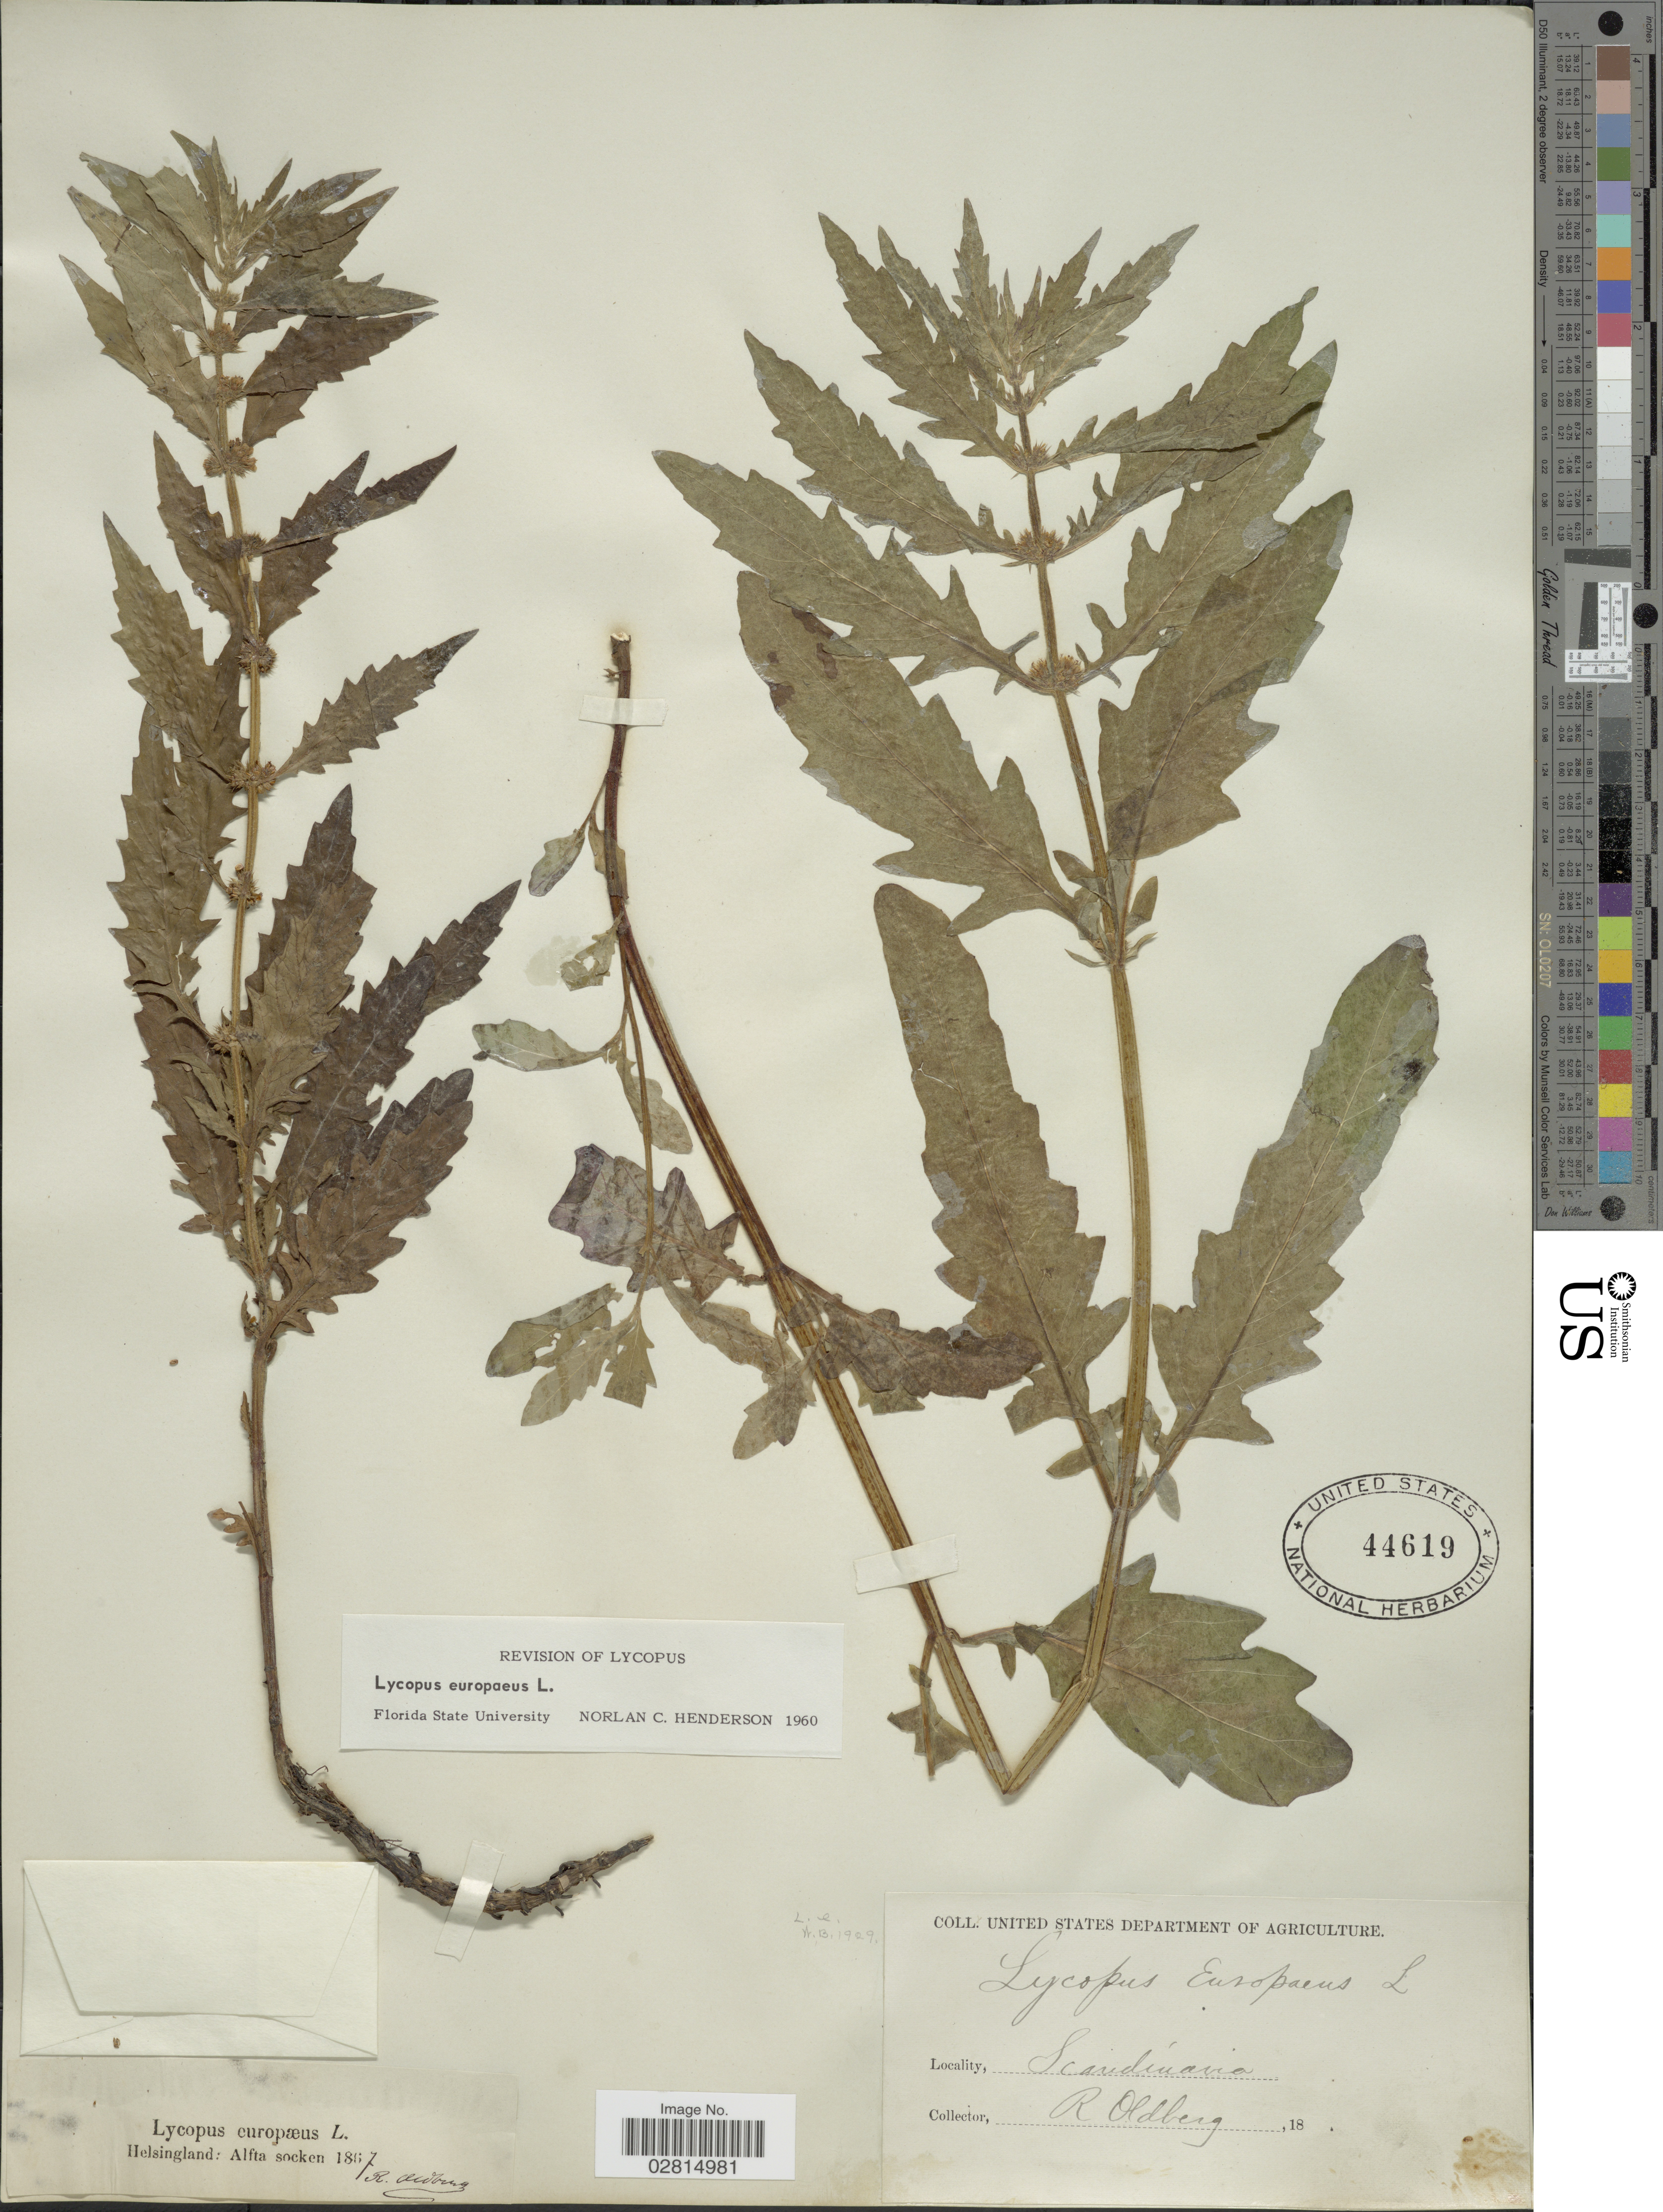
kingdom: Plantae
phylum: Tracheophyta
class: Magnoliopsida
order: Lamiales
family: Lamiaceae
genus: Lycopus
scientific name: Lycopus europaeus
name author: L.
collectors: R. Oldberg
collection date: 1867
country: Sweden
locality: Scandinavia, Helsingland: Alfta socken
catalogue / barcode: US 44619